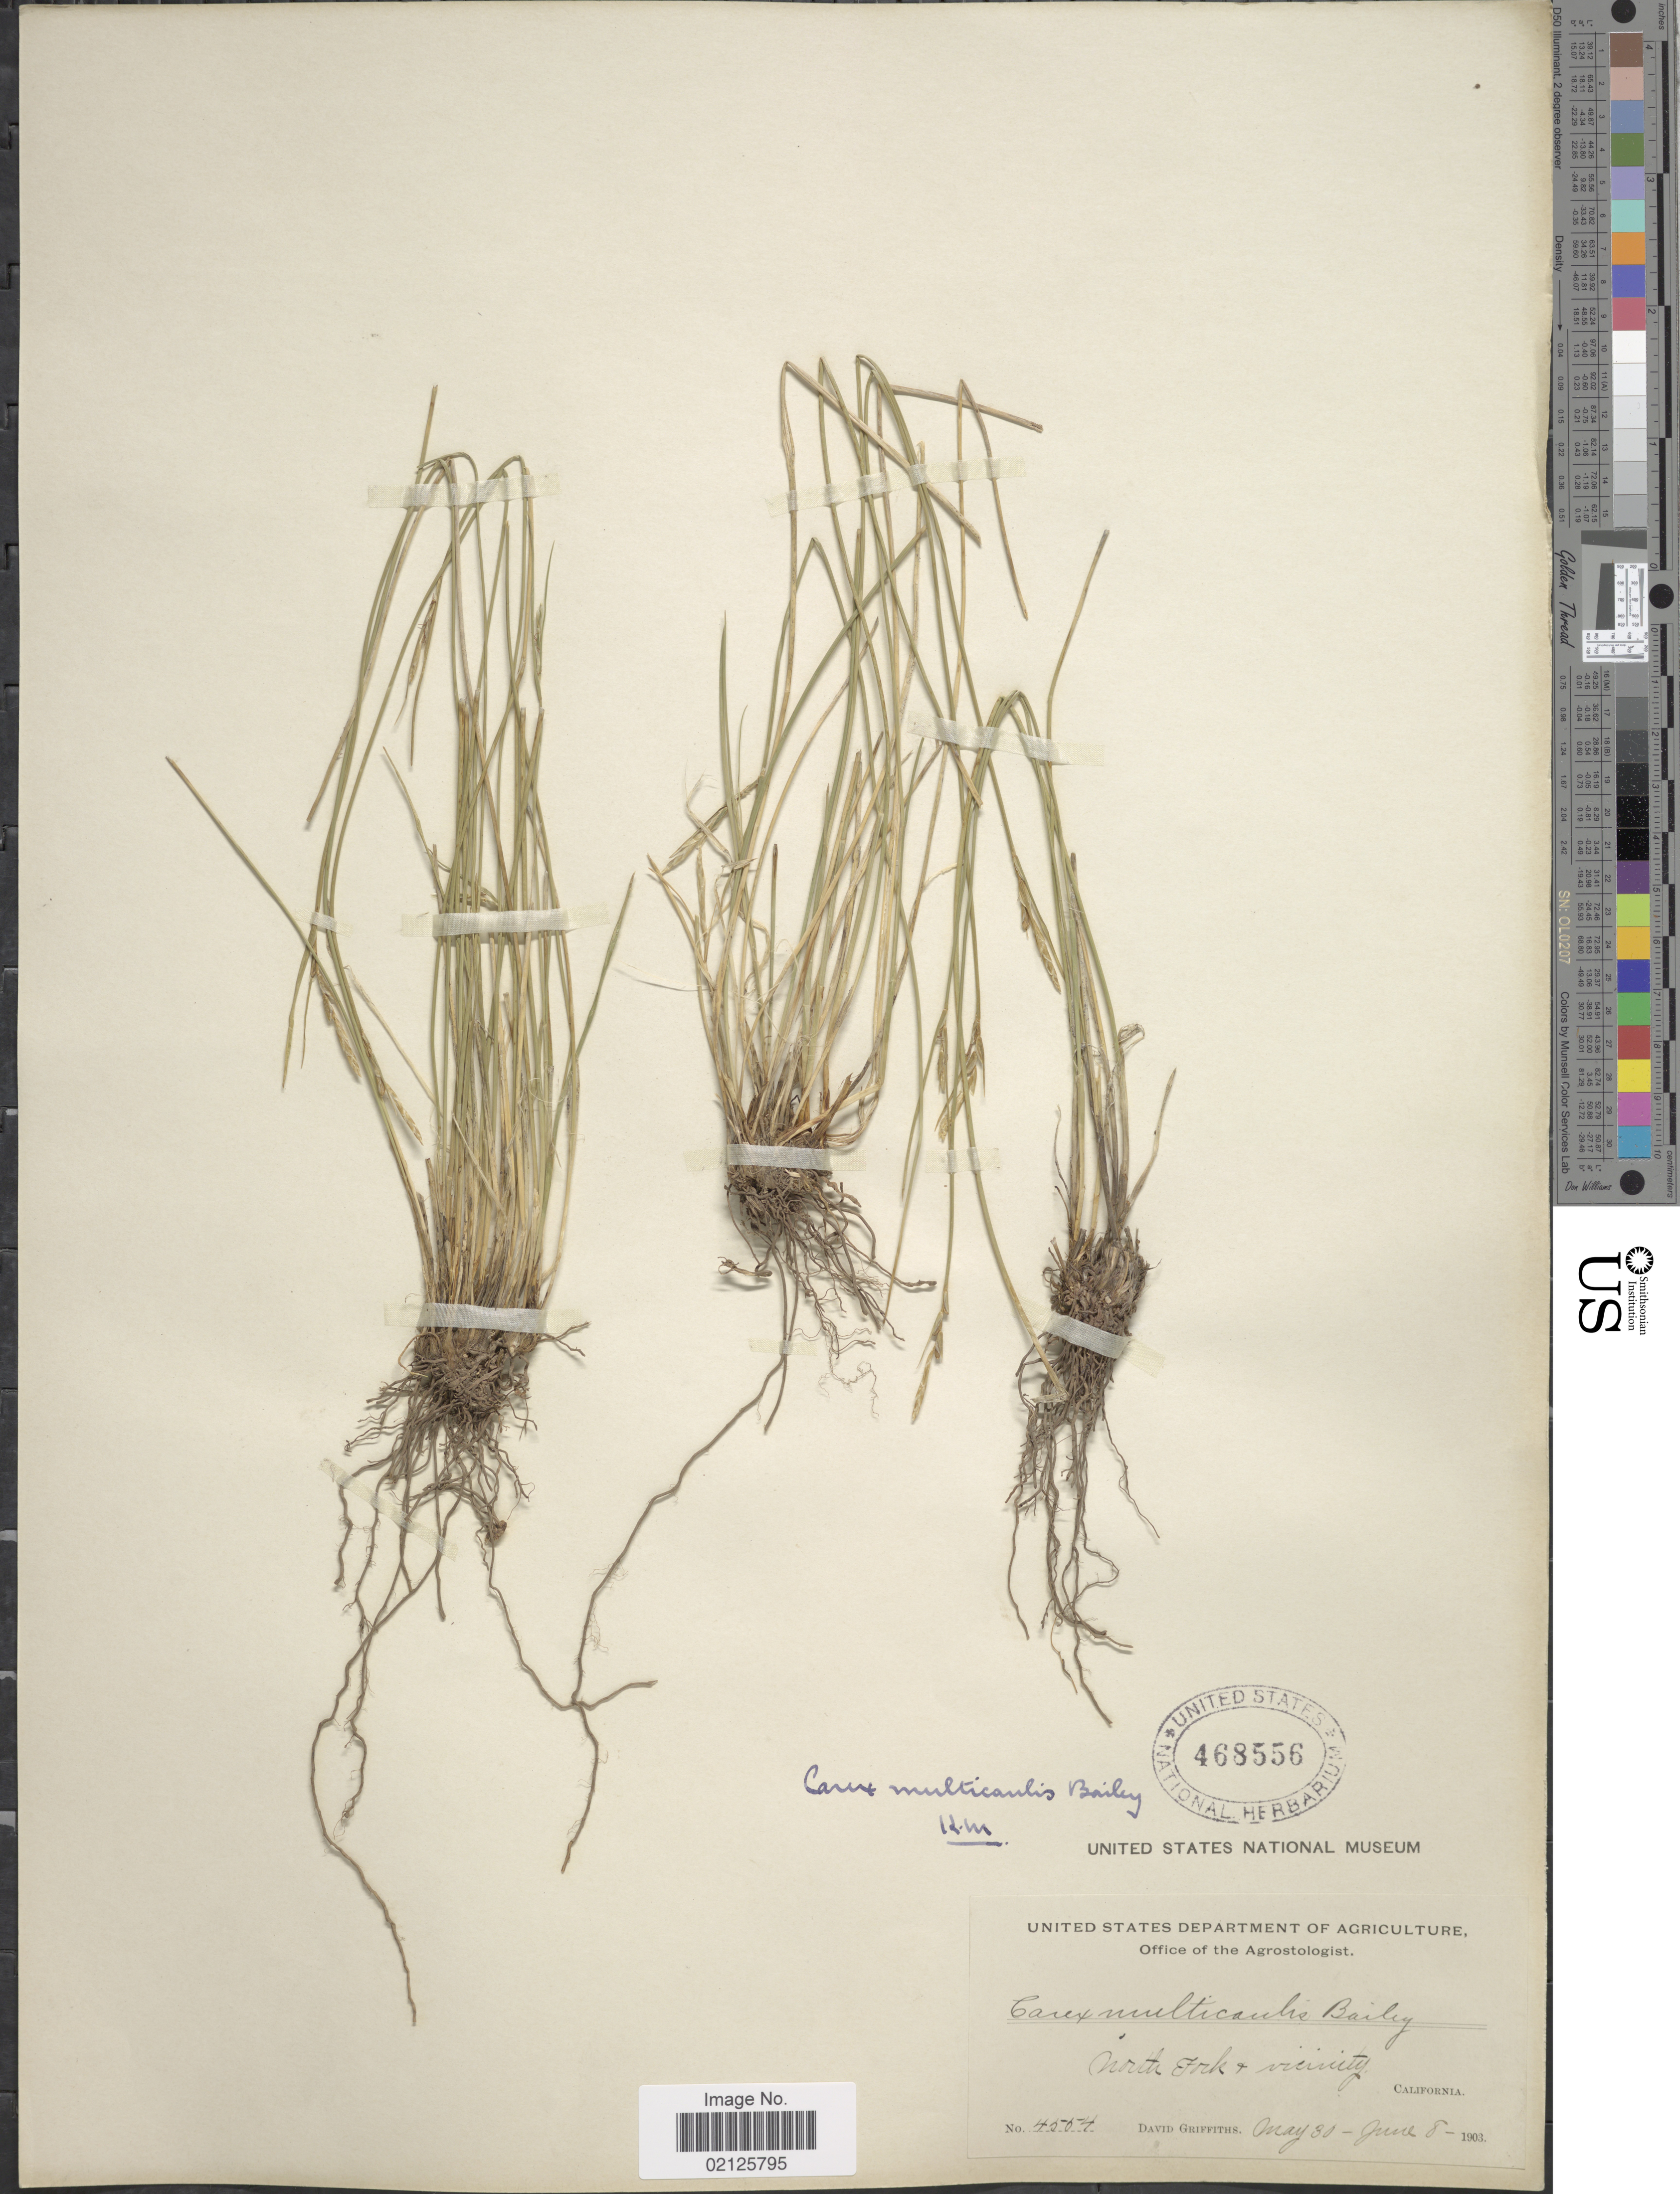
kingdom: Plantae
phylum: Tracheophyta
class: Liliopsida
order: Poales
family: Cyperaceae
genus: Carex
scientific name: Carex multicaulis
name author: L.H. Bailey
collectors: D. Griffiths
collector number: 4554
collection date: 1903-05-30/1903-06-08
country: United States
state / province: California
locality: North Fork + vicinity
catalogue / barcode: US 468556